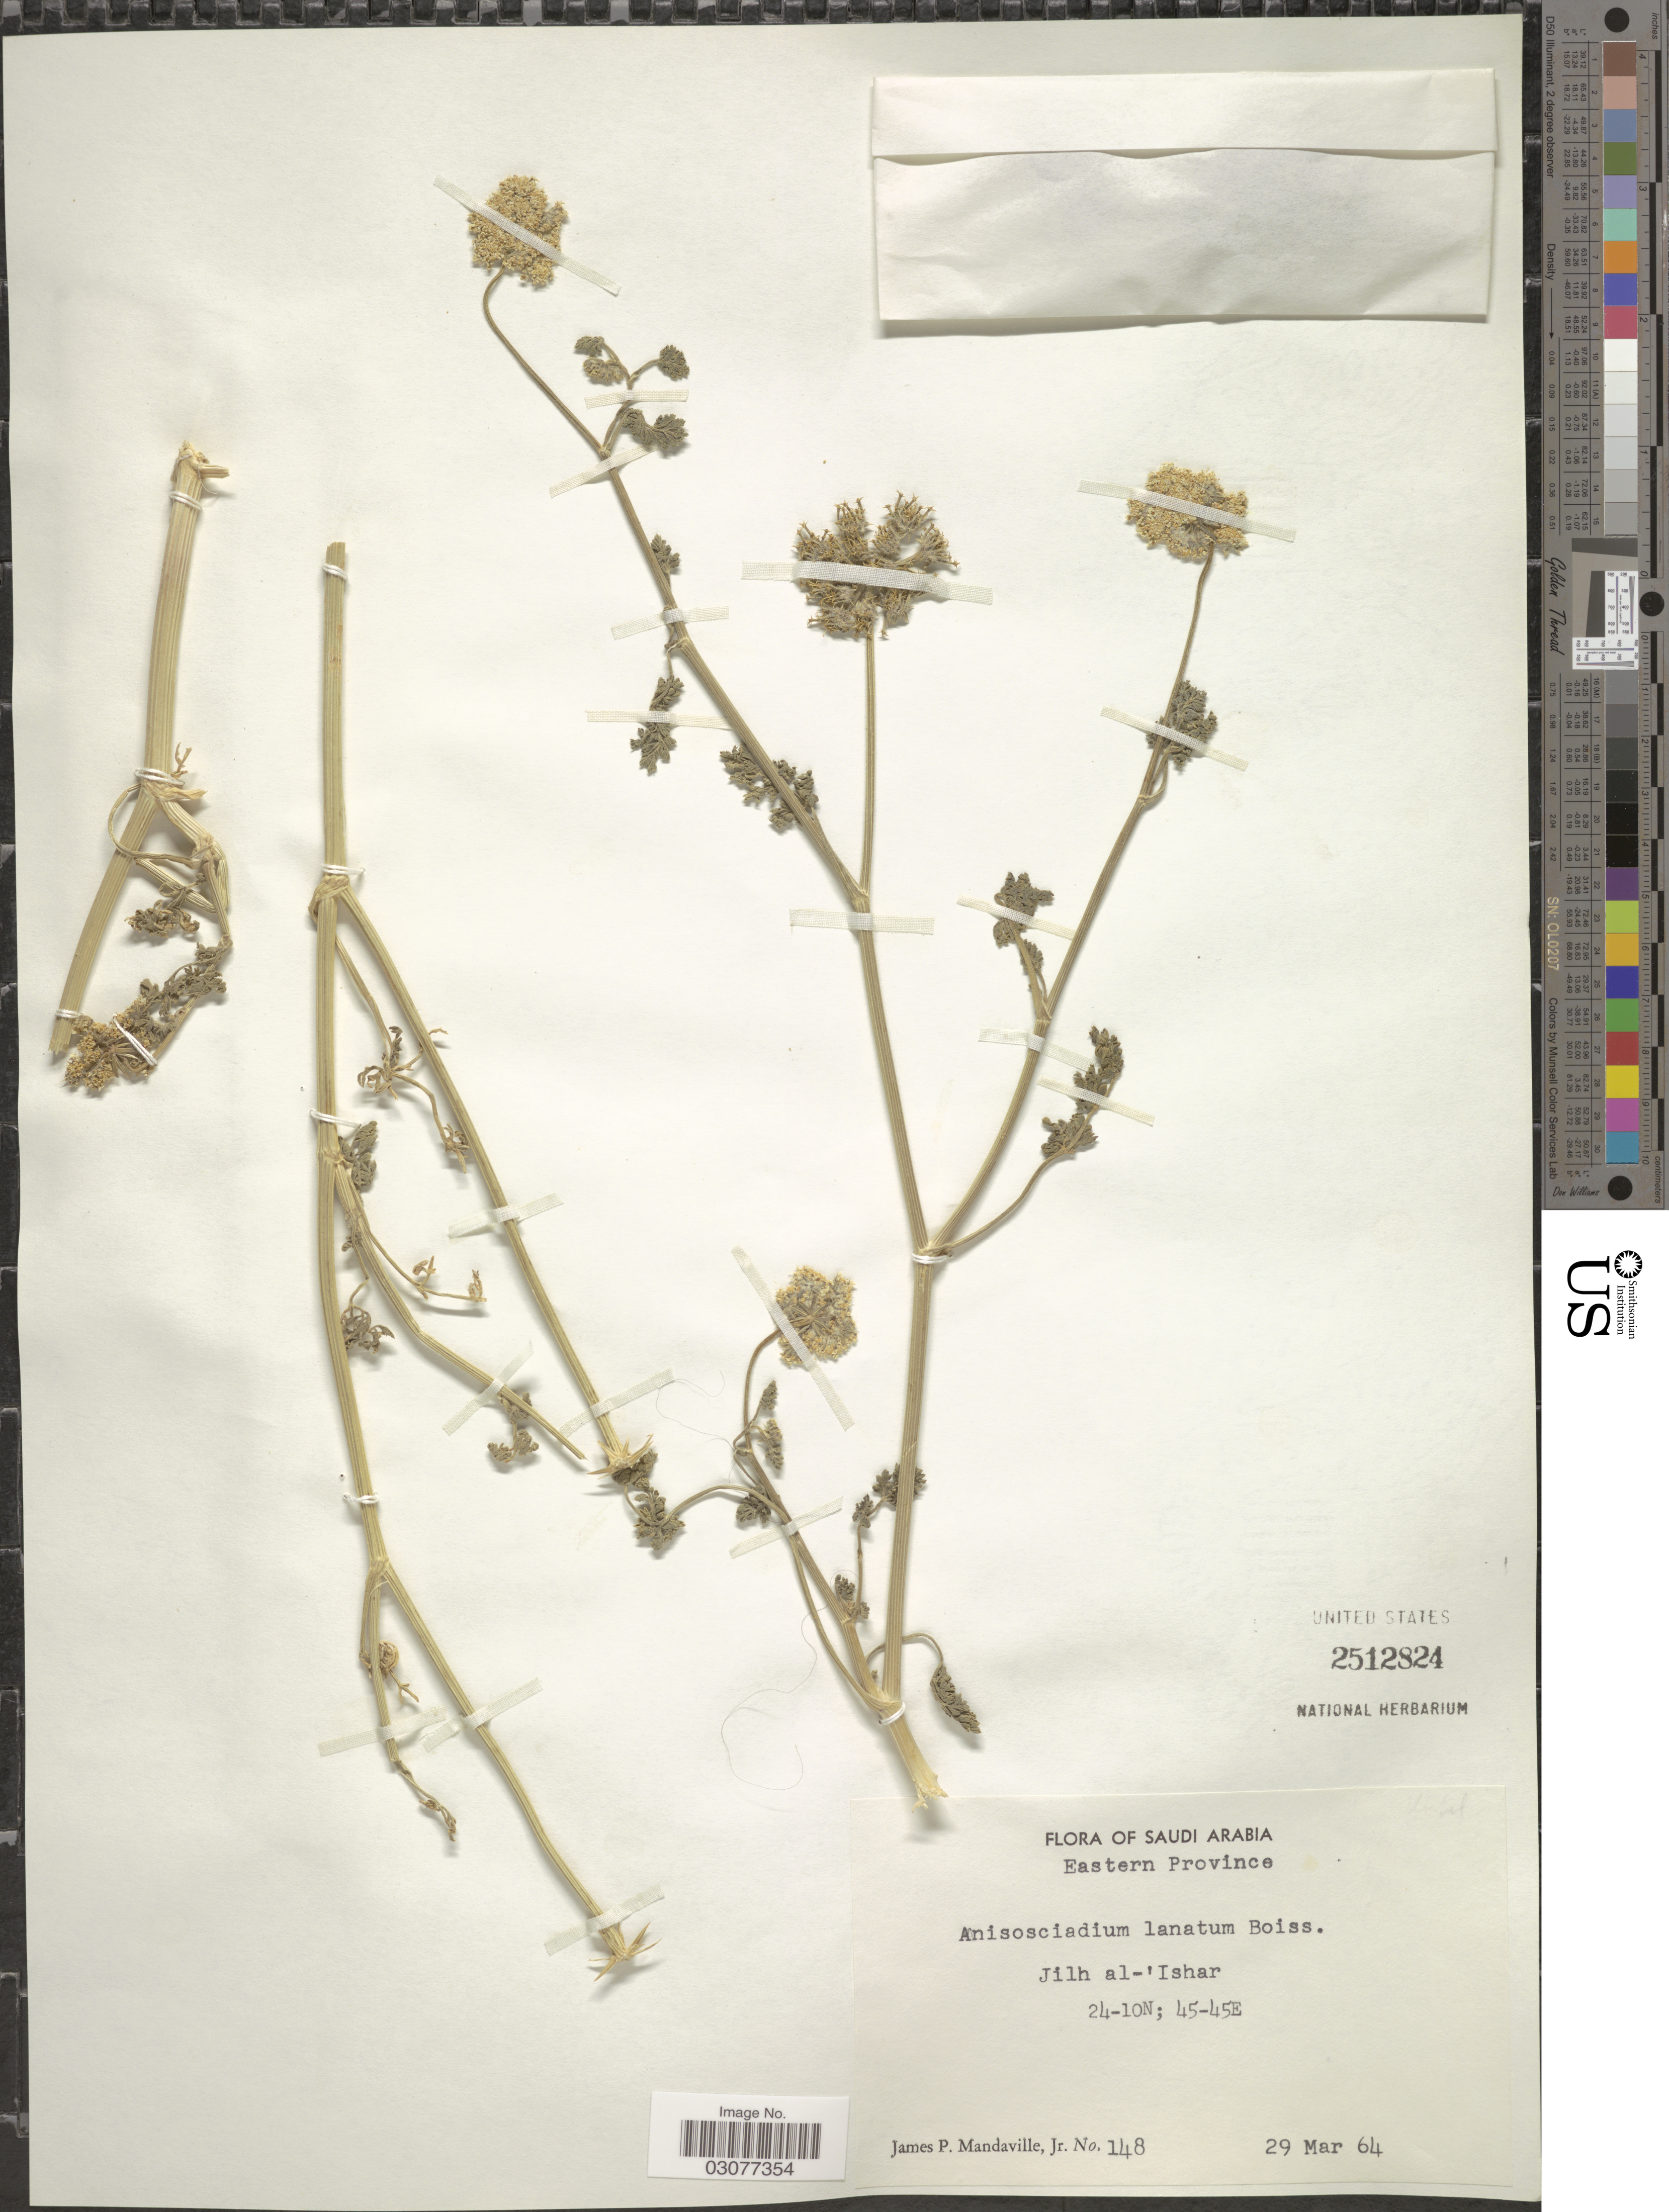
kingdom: Plantae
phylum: Tracheophyta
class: Magnoliopsida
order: Apiales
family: Apiaceae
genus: Anisosciadium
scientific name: Anisosciadium lanatum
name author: Boiss.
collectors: J. Mandaville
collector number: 148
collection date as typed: Transcribed d/m/y: 29/3/64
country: Saudi Arabia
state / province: Ash Sharqiyah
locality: Eastern Province, Jilh al-'Ishar.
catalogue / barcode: US 2512824